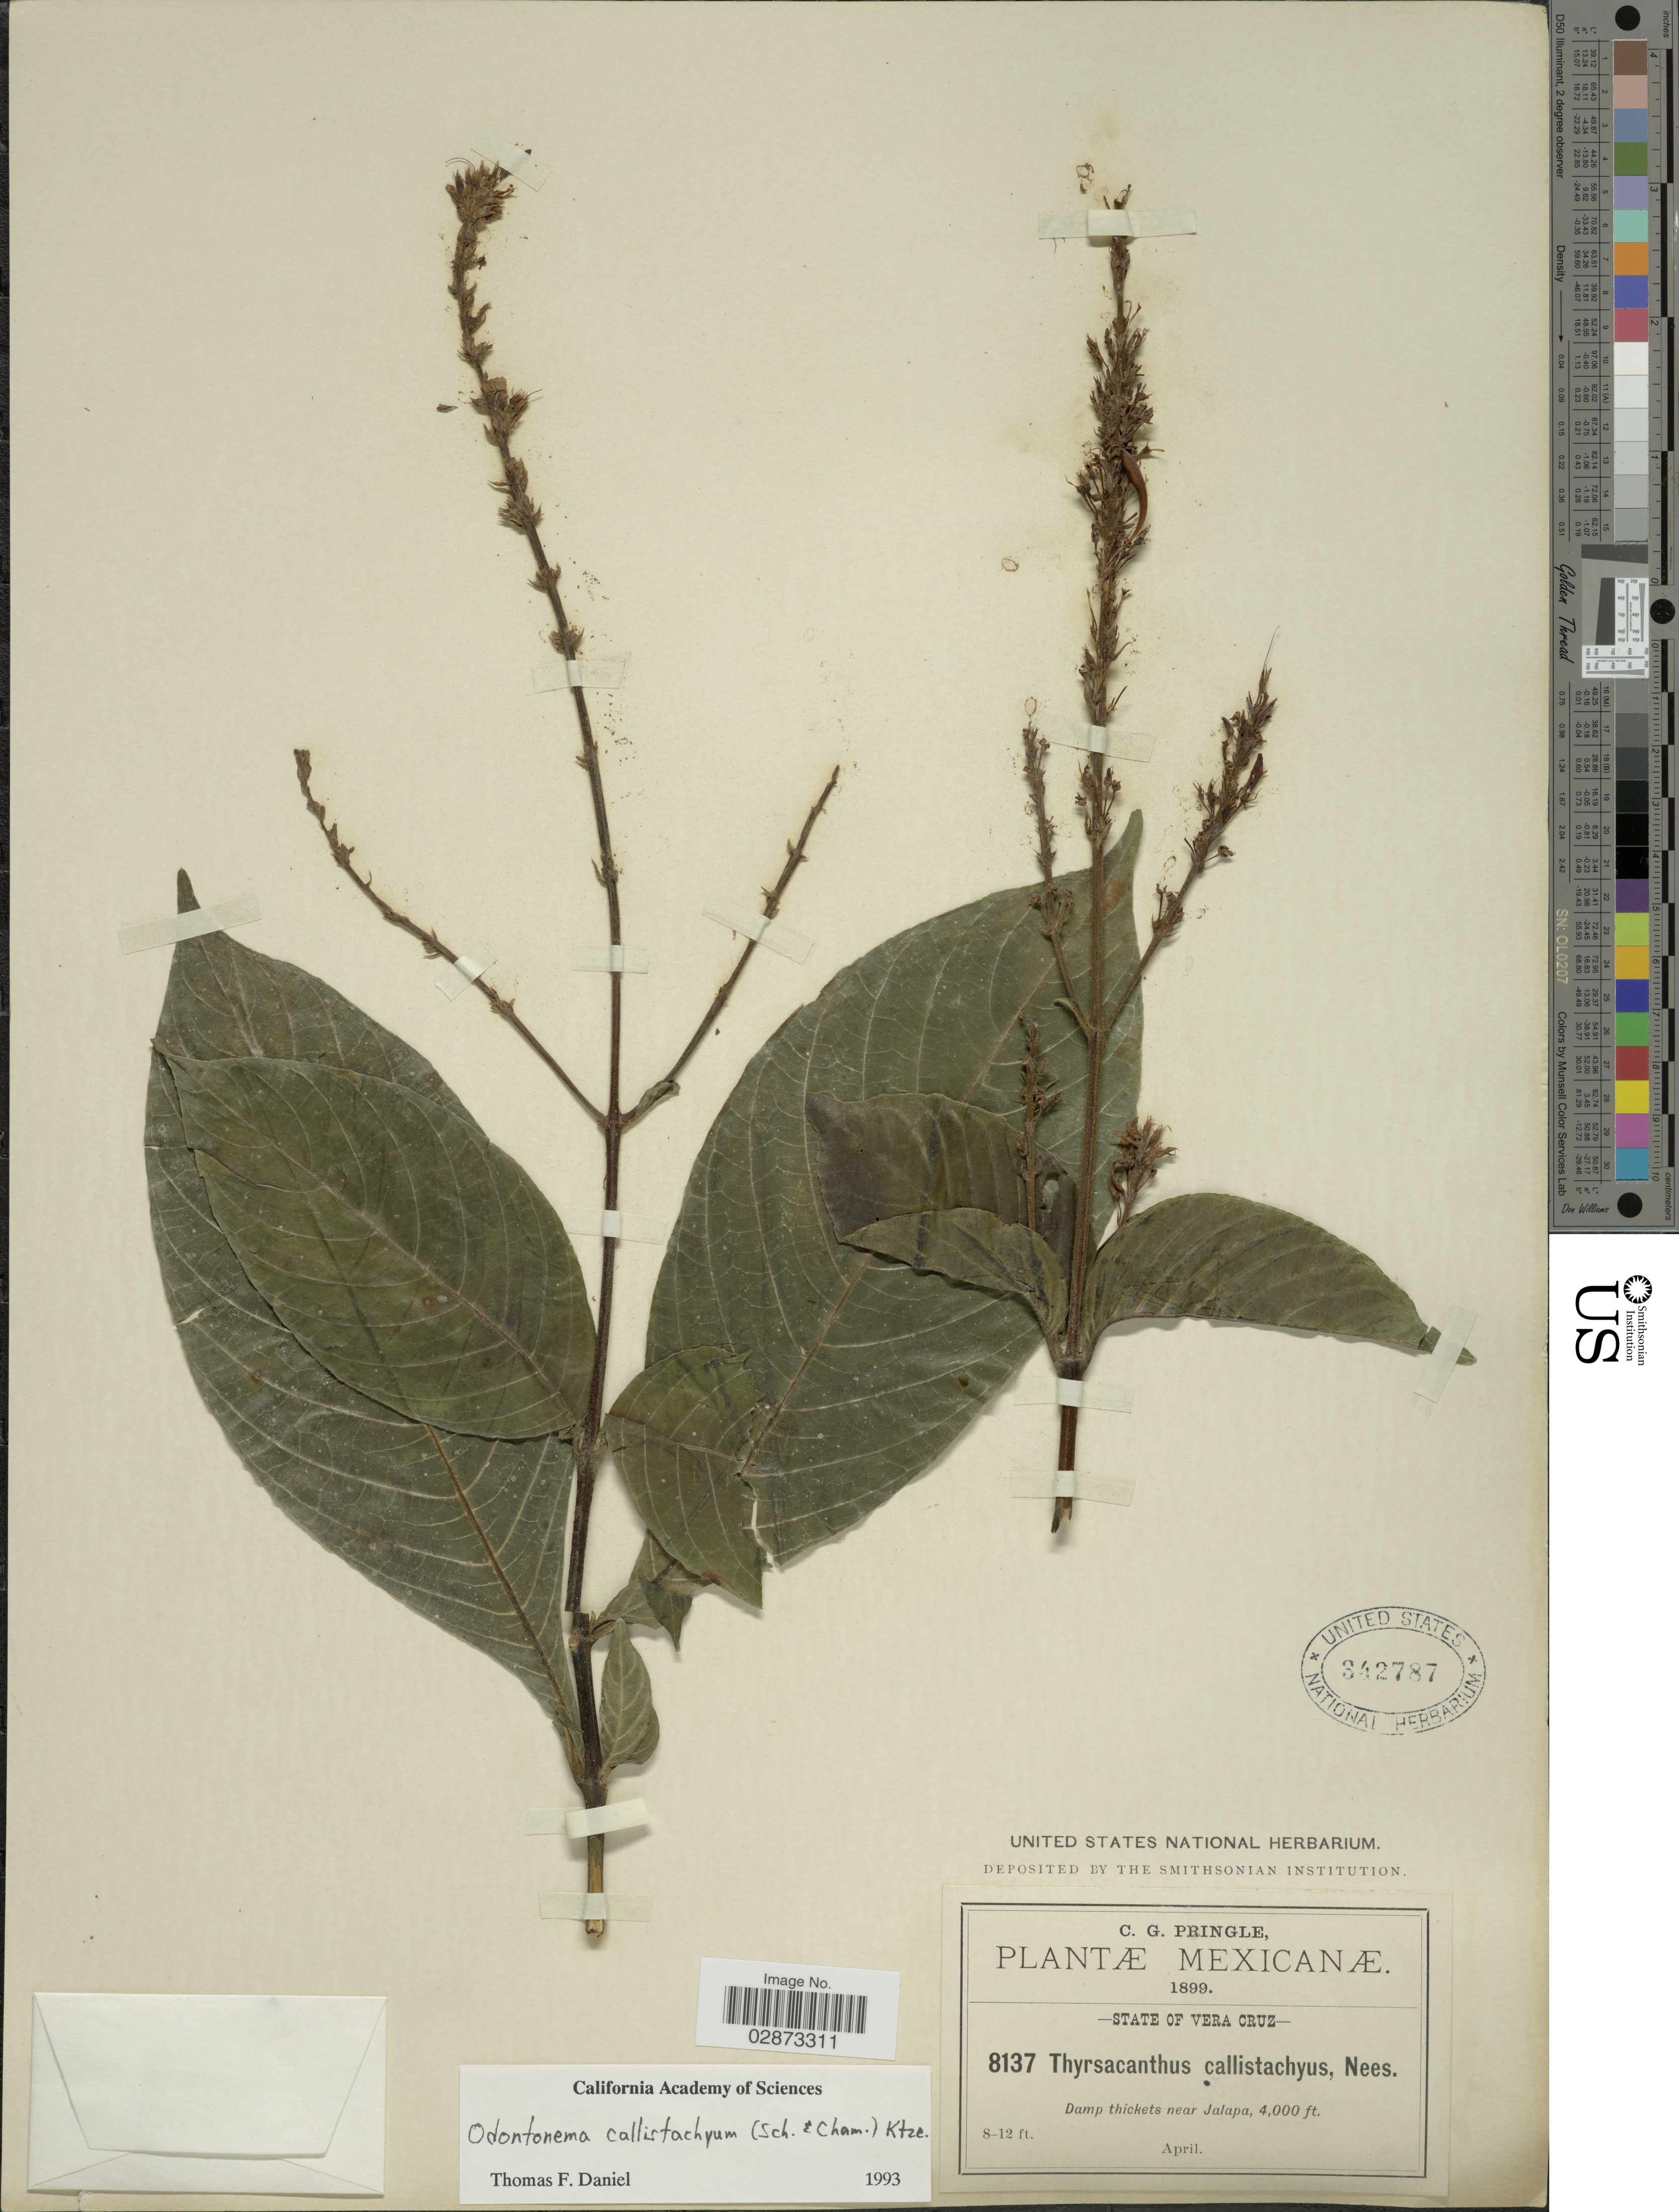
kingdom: Plantae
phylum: Tracheophyta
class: Magnoliopsida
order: Lamiales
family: Acanthaceae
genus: Odontonema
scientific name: Odontonema callistachyum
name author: (Schltdl. & Cham.) Kuntze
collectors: C. G. Pringle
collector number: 8137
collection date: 1899-04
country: Mexico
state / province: Veracruz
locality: State of Veracruz. Damp thickets near Jalapa.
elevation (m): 1219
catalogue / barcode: US 342787